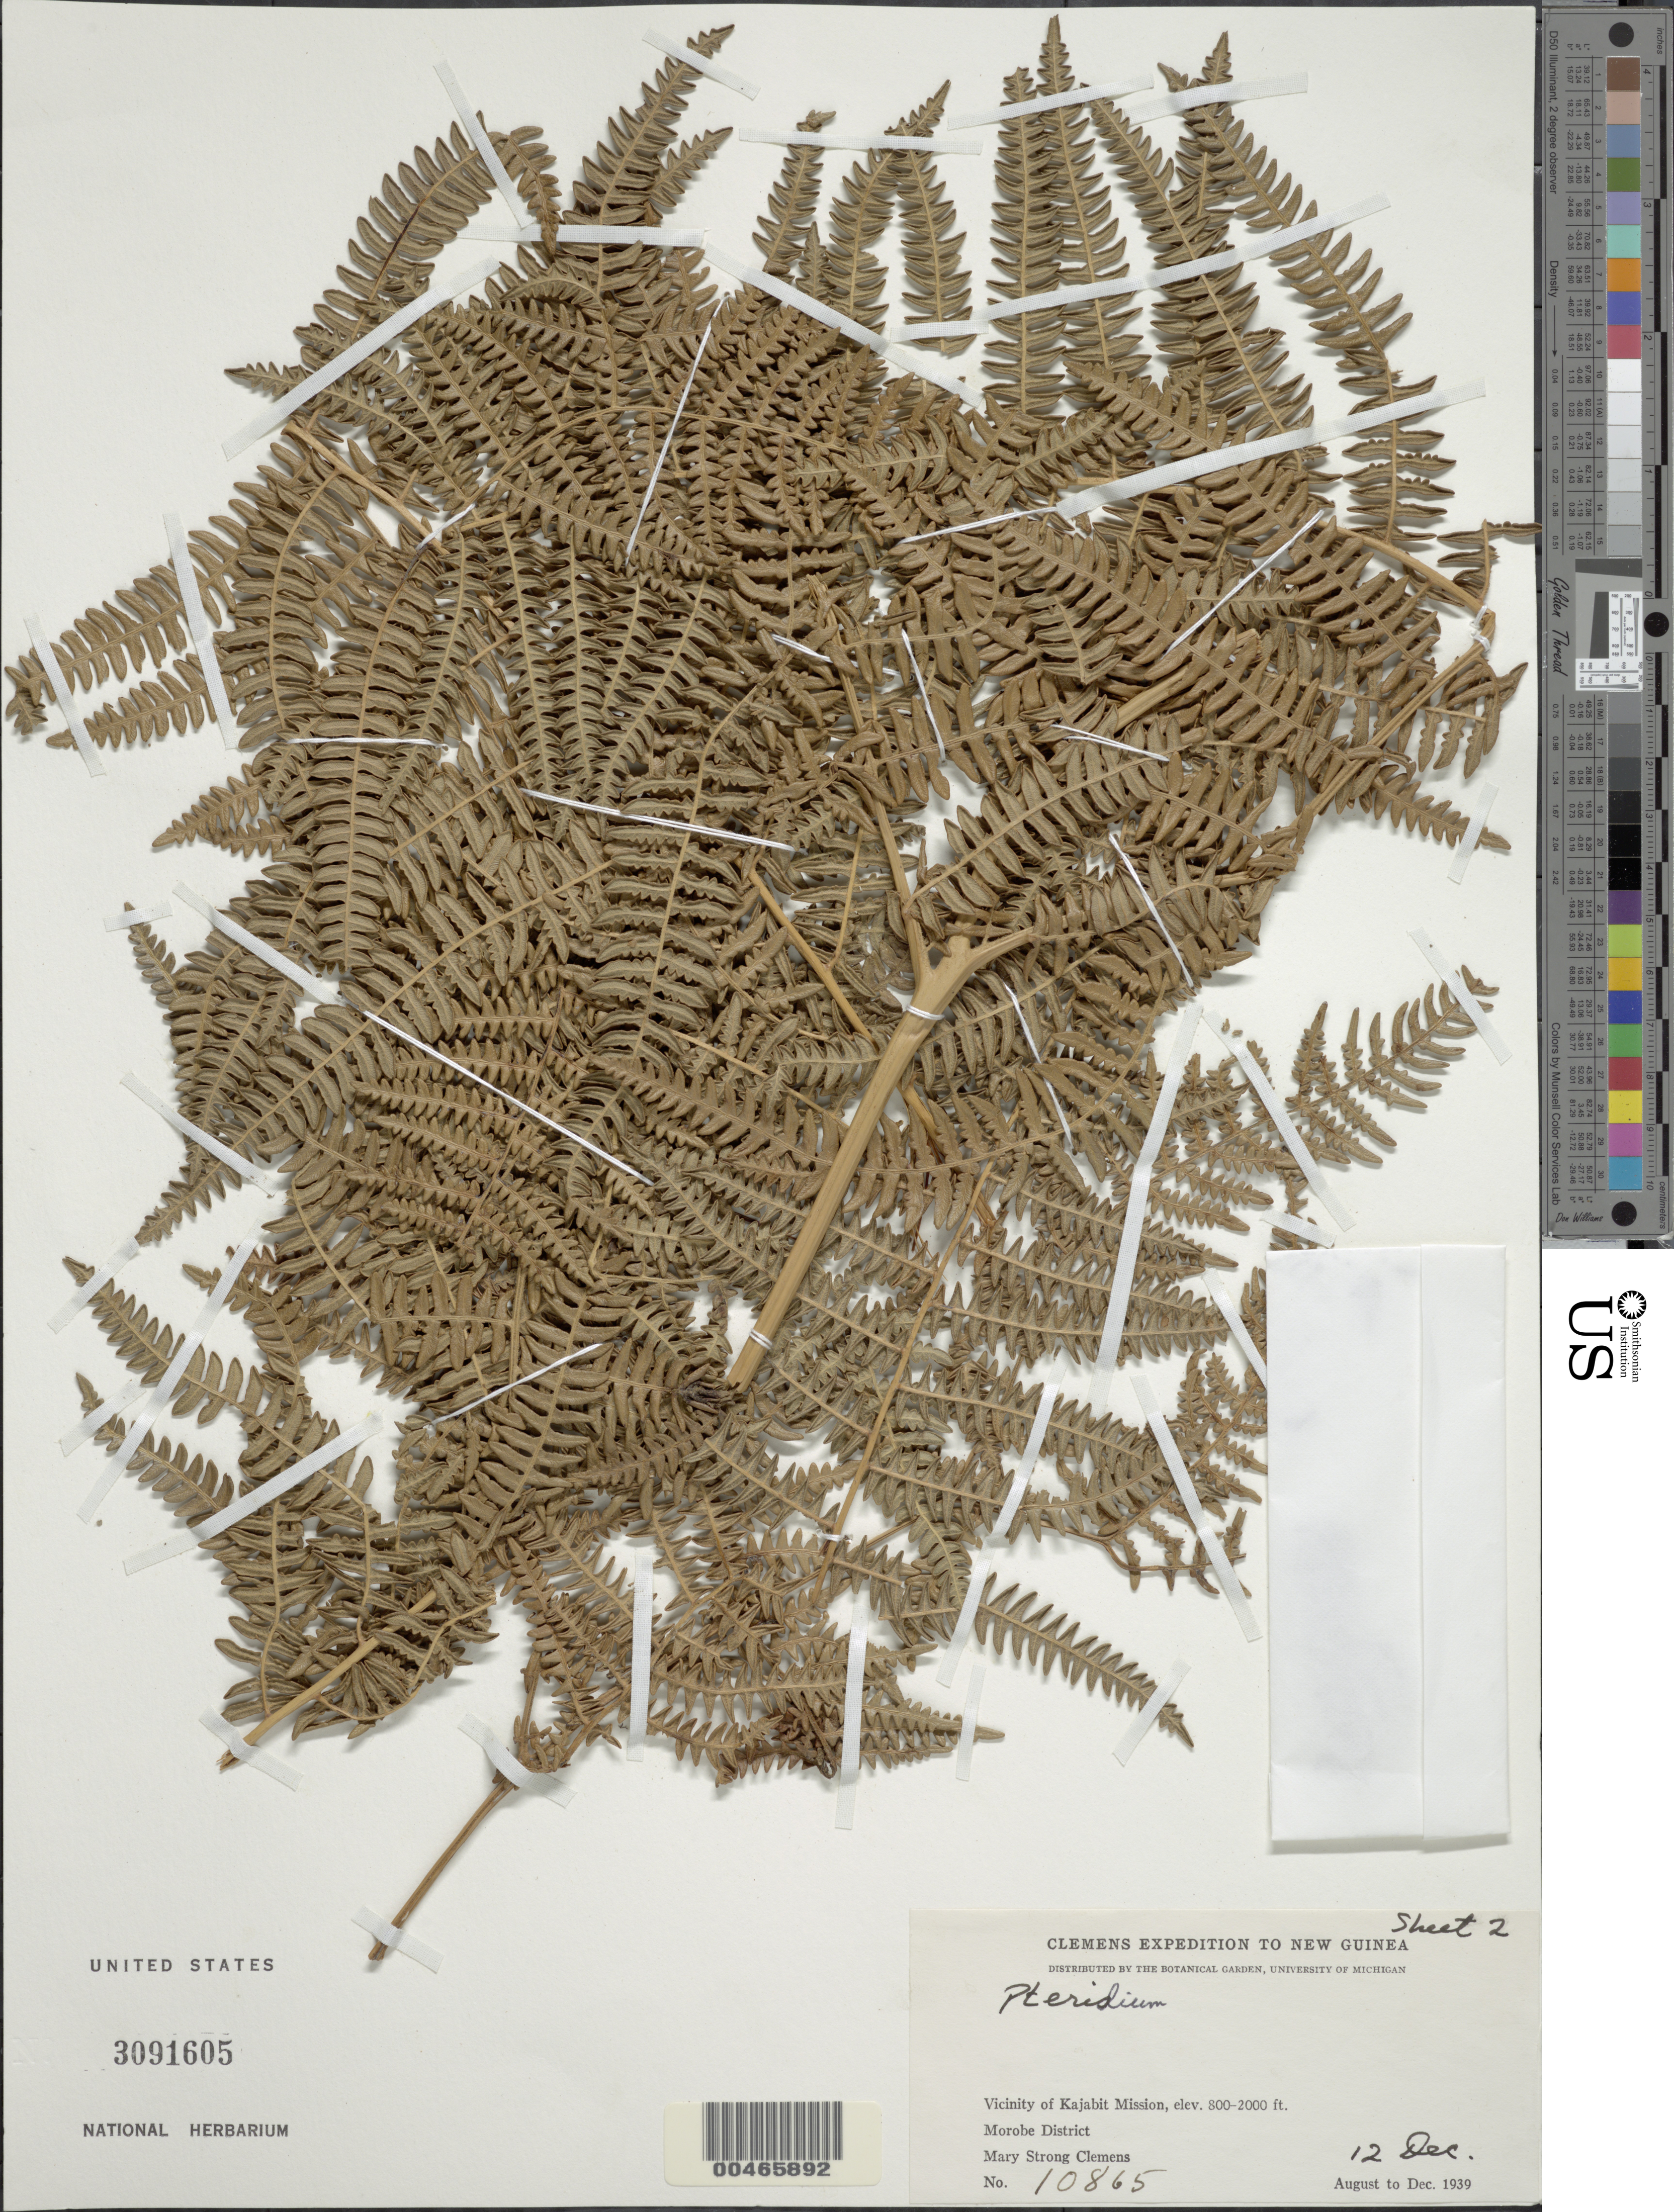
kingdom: Plantae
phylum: Tracheophyta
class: Polypodiopsida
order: Polypodiales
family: Dennstaedtiaceae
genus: Pteridium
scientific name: Pteridium aquilinum var. yarrabense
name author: Domin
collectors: M. S. Clemens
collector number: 10865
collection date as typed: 12 Dec 1939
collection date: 1939-12-12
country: Papua New Guinea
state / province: Morobe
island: New Guinea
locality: Kajabit Mission, vicinity of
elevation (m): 244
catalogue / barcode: US 3091605